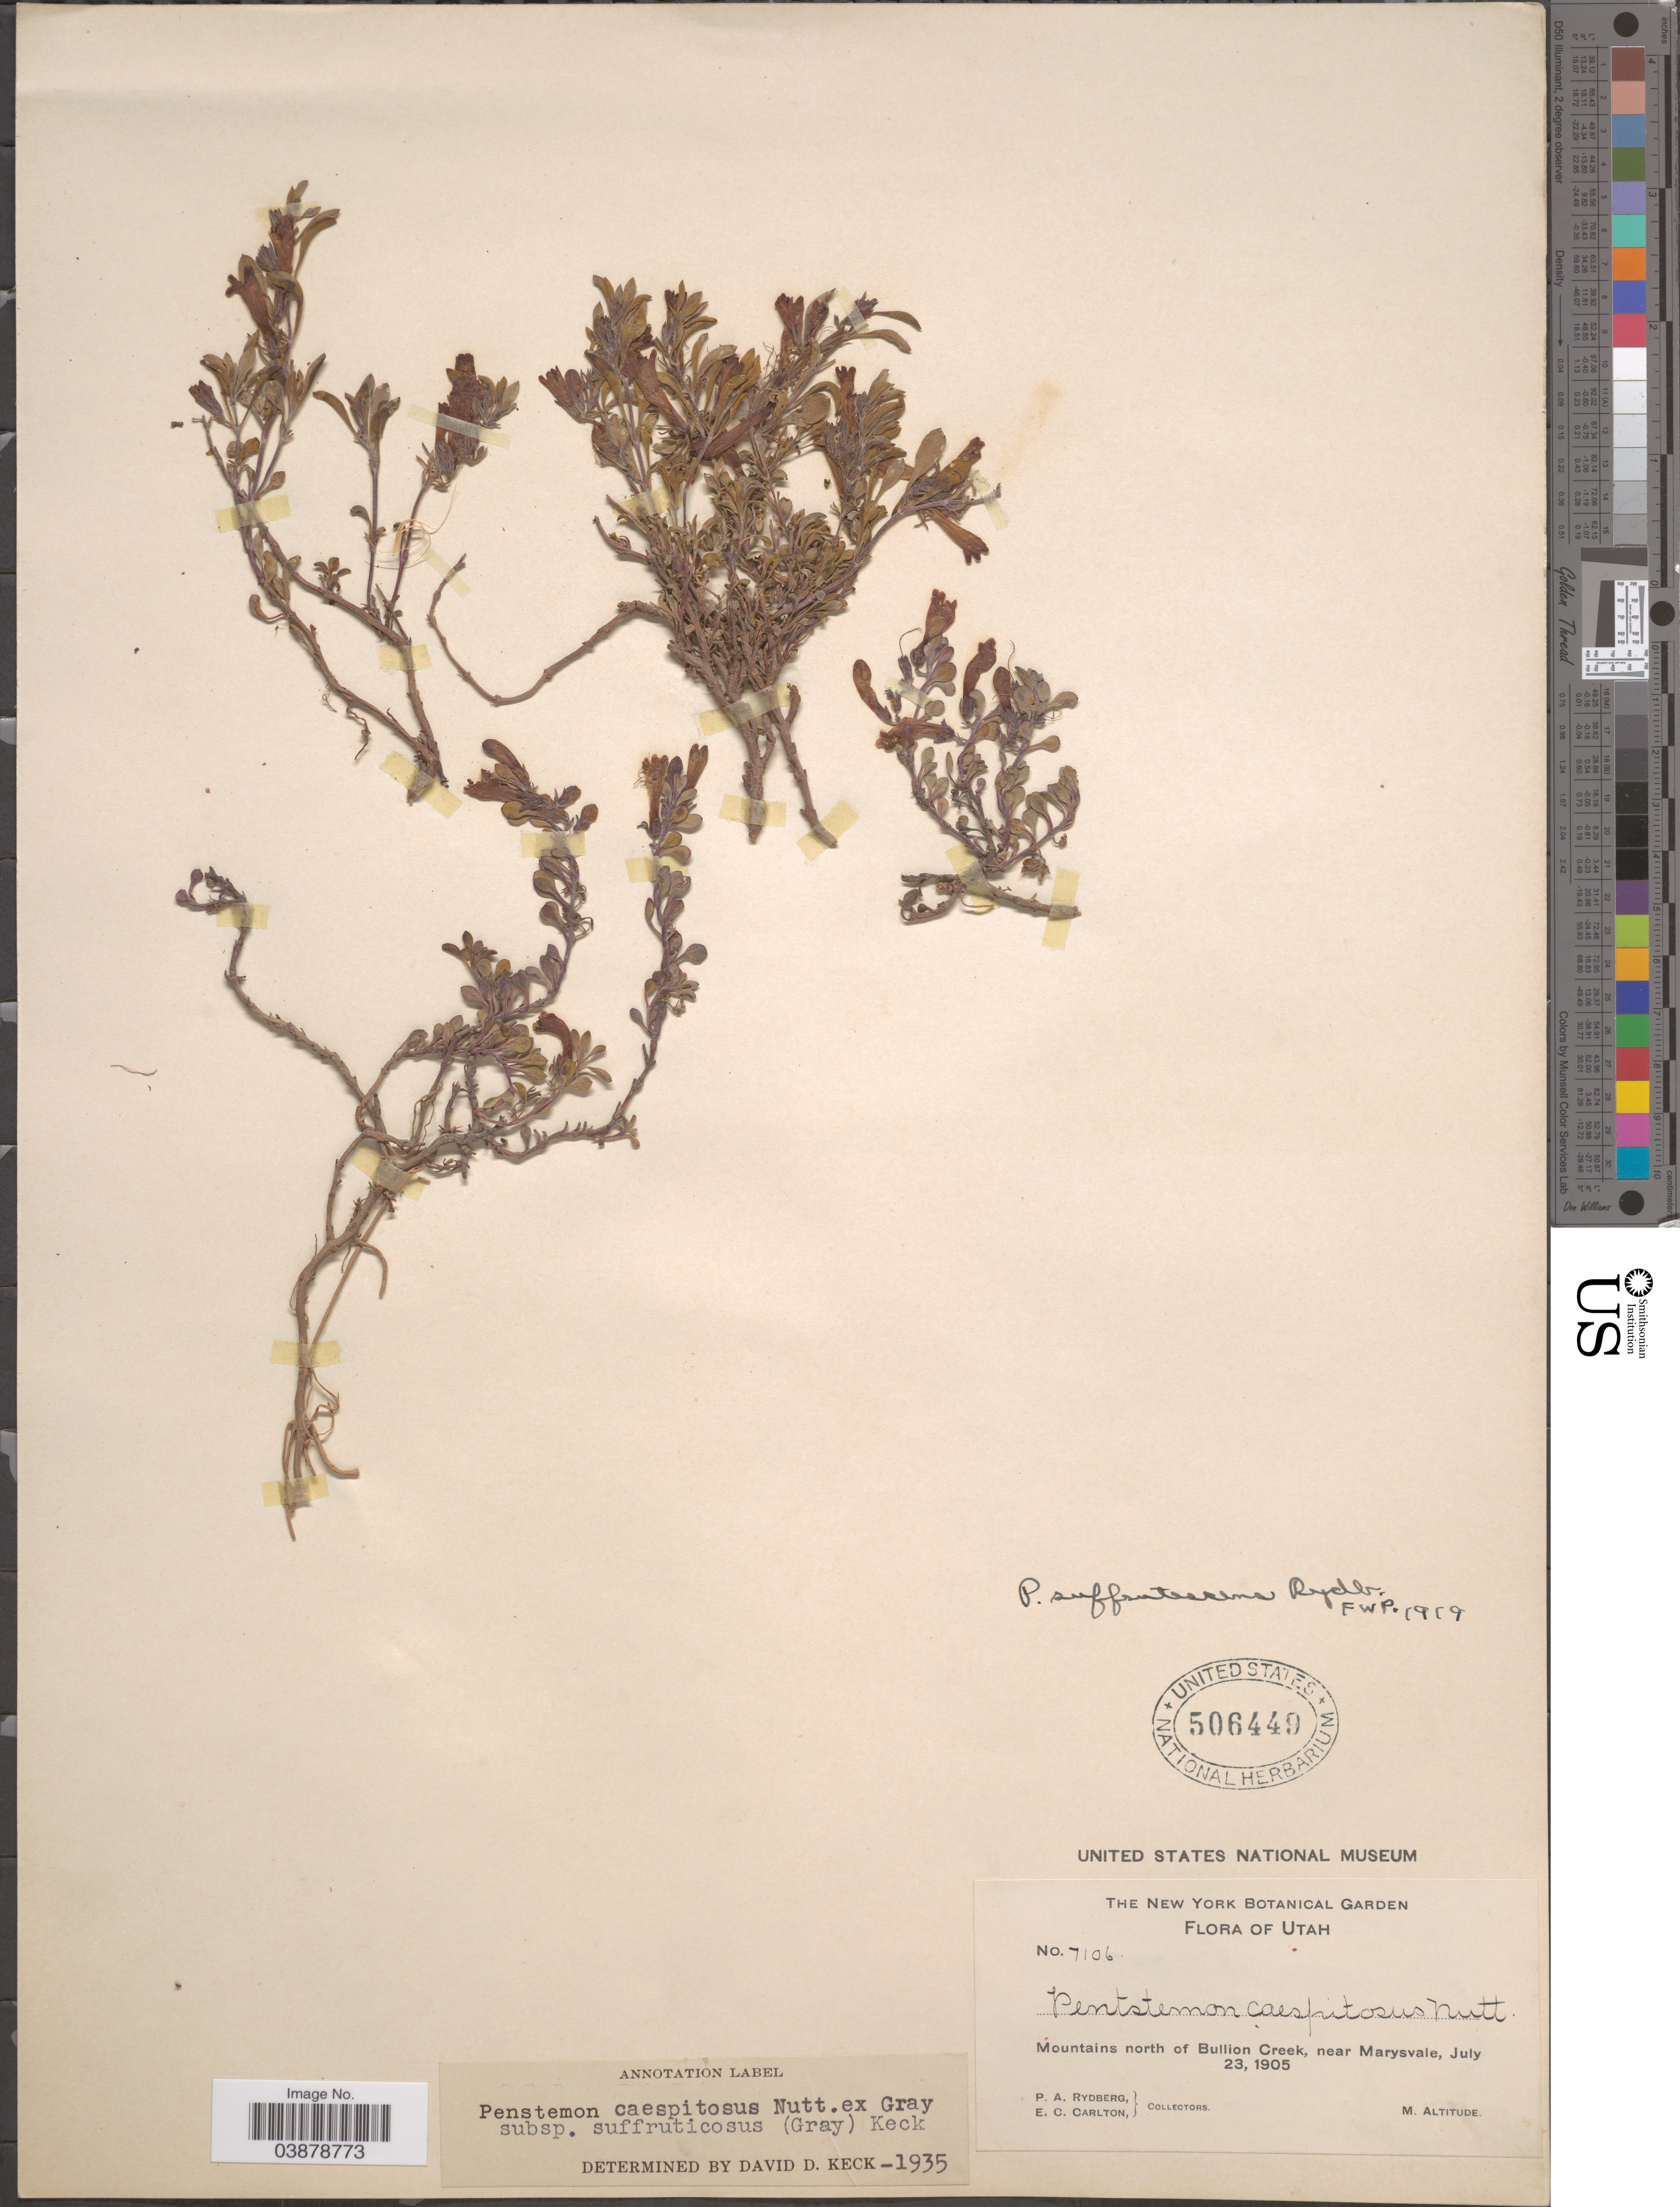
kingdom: Plantae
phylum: Tracheophyta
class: Magnoliopsida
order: Lamiales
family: Plantaginaceae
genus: Penstemon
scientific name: Penstemon tusharensis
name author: N.H. Holmgren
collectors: P. A. Rydberg & E. Carlton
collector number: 7106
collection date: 1905-07-23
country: United States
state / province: Utah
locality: Mountains north of Bullion Creek, near Marysvale.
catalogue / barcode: US 506449